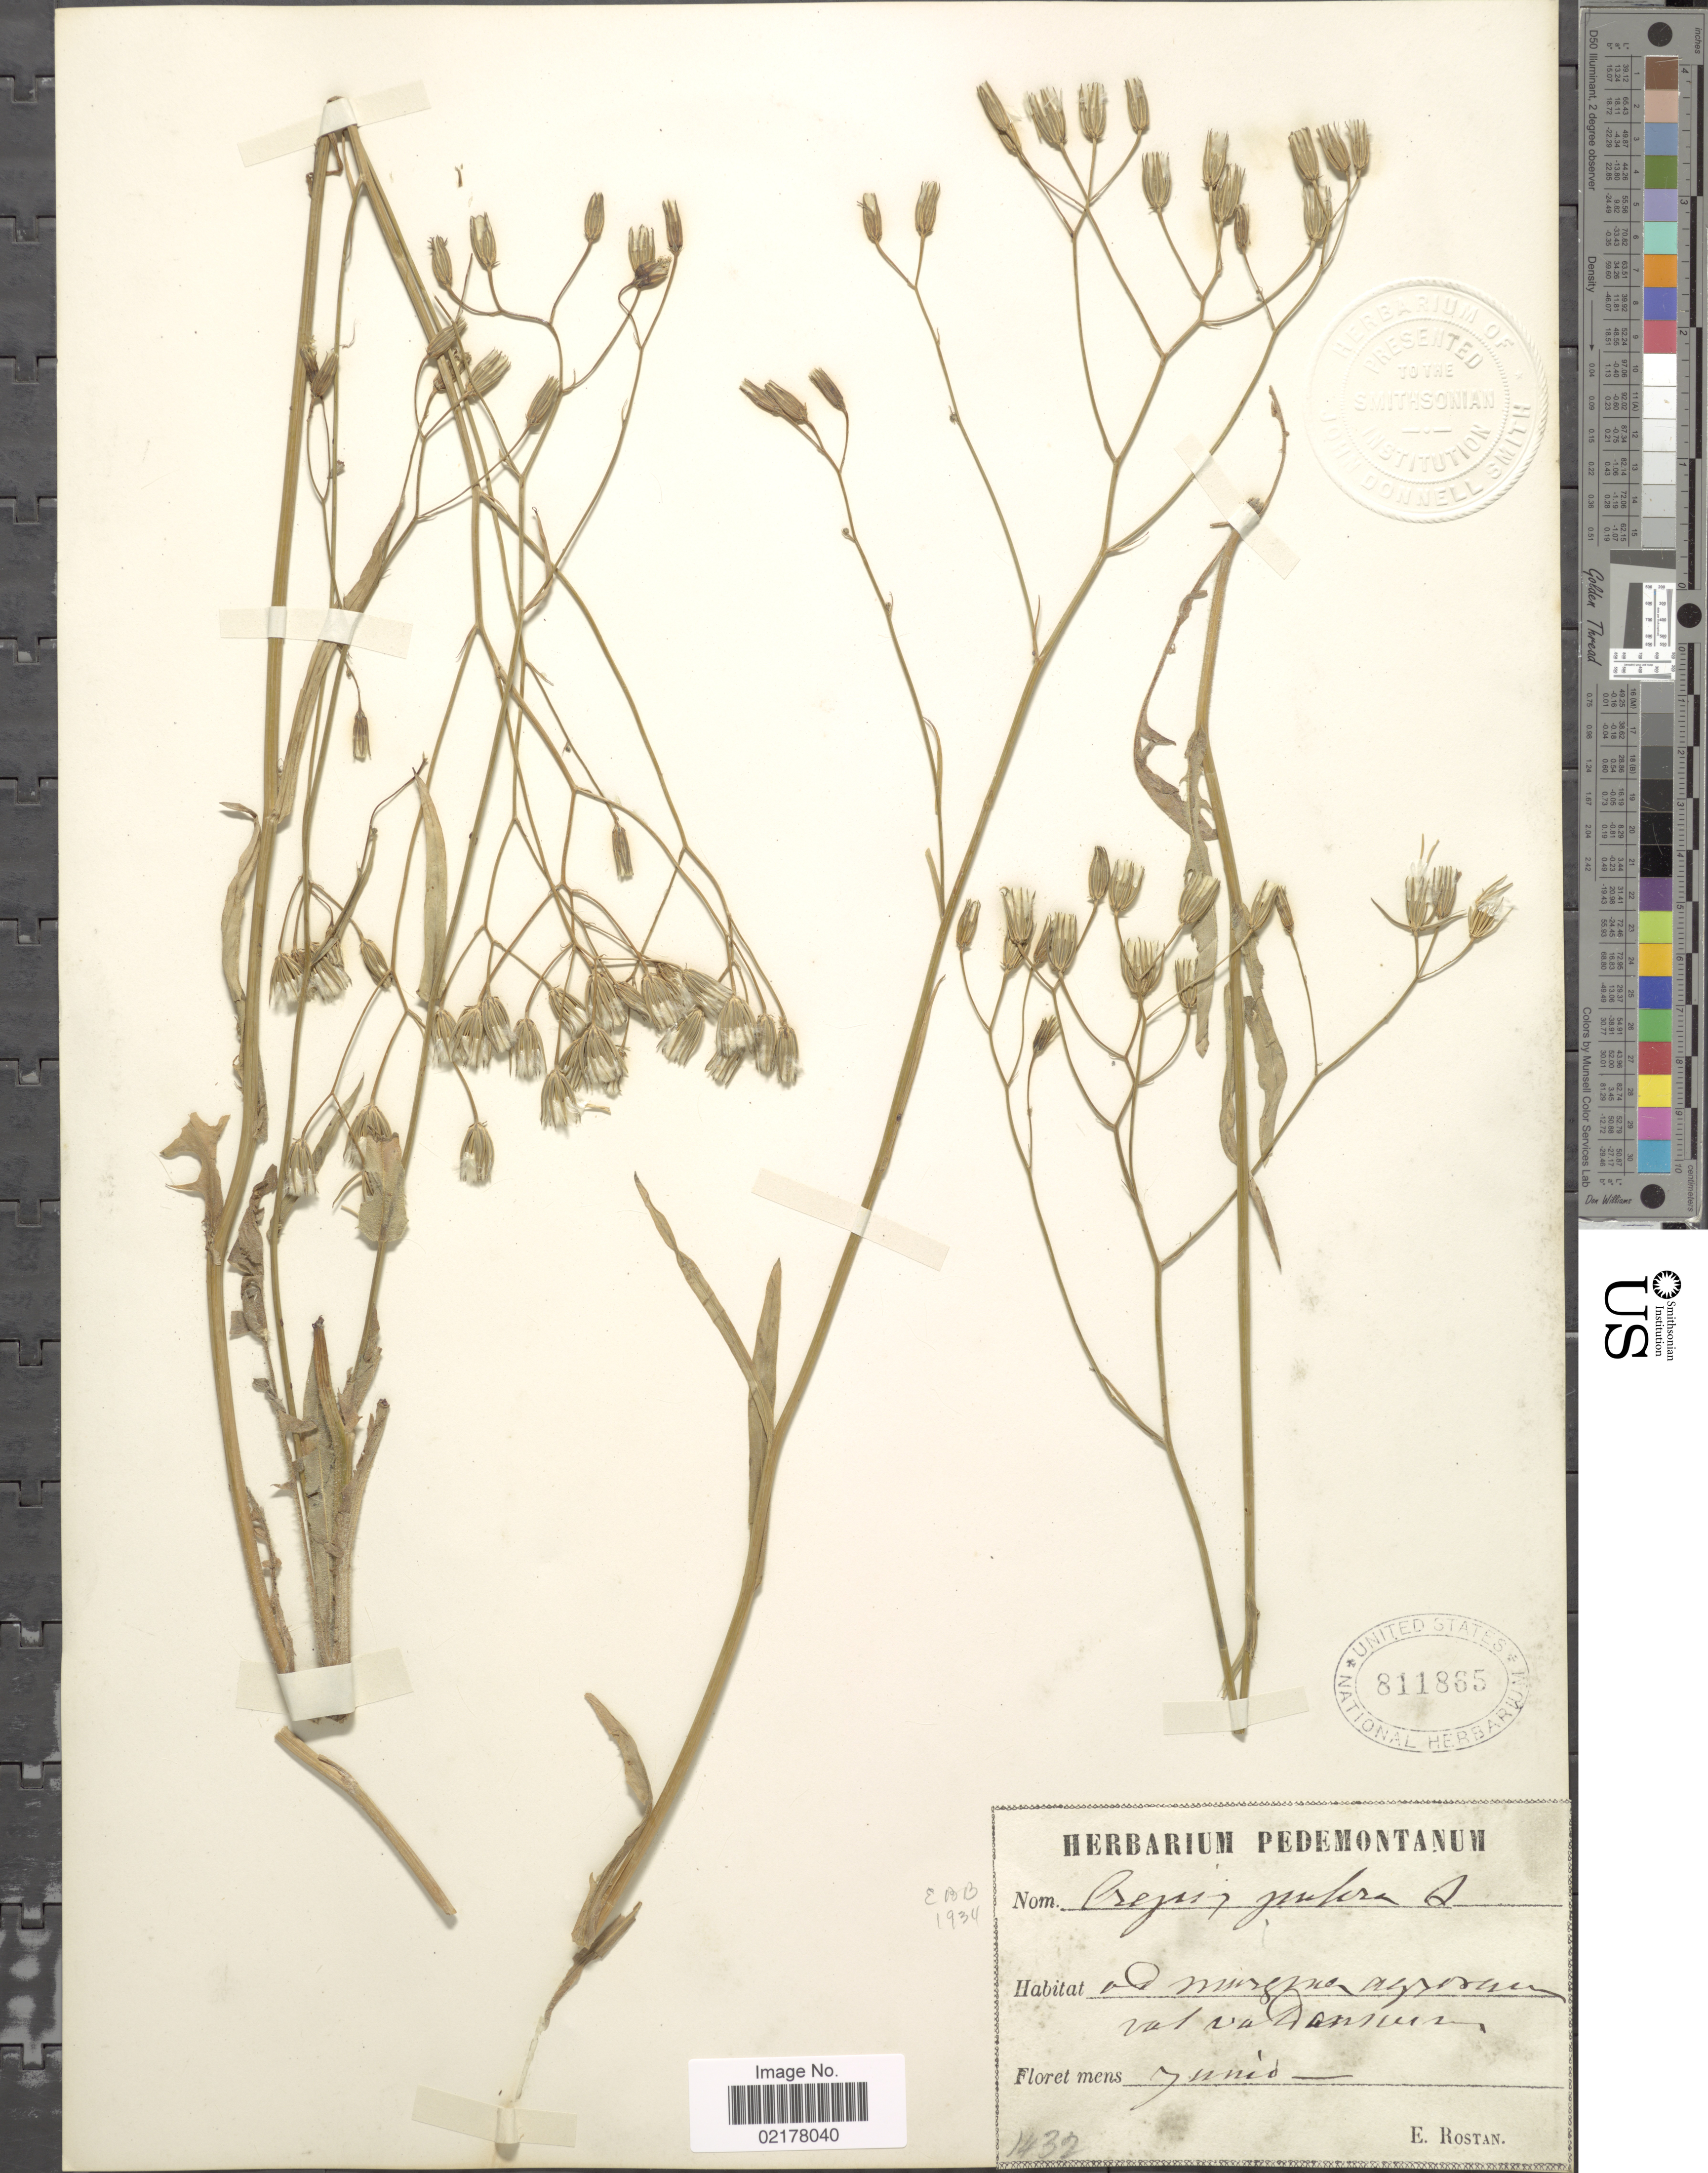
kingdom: Plantae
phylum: Tracheophyta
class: Magnoliopsida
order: Asterales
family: Asteraceae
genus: Crepis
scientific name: Crepis pulchra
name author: L.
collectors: E. Rostan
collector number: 1432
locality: Ad margena agrosum val valsansuis [interpreted]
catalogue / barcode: US 811865